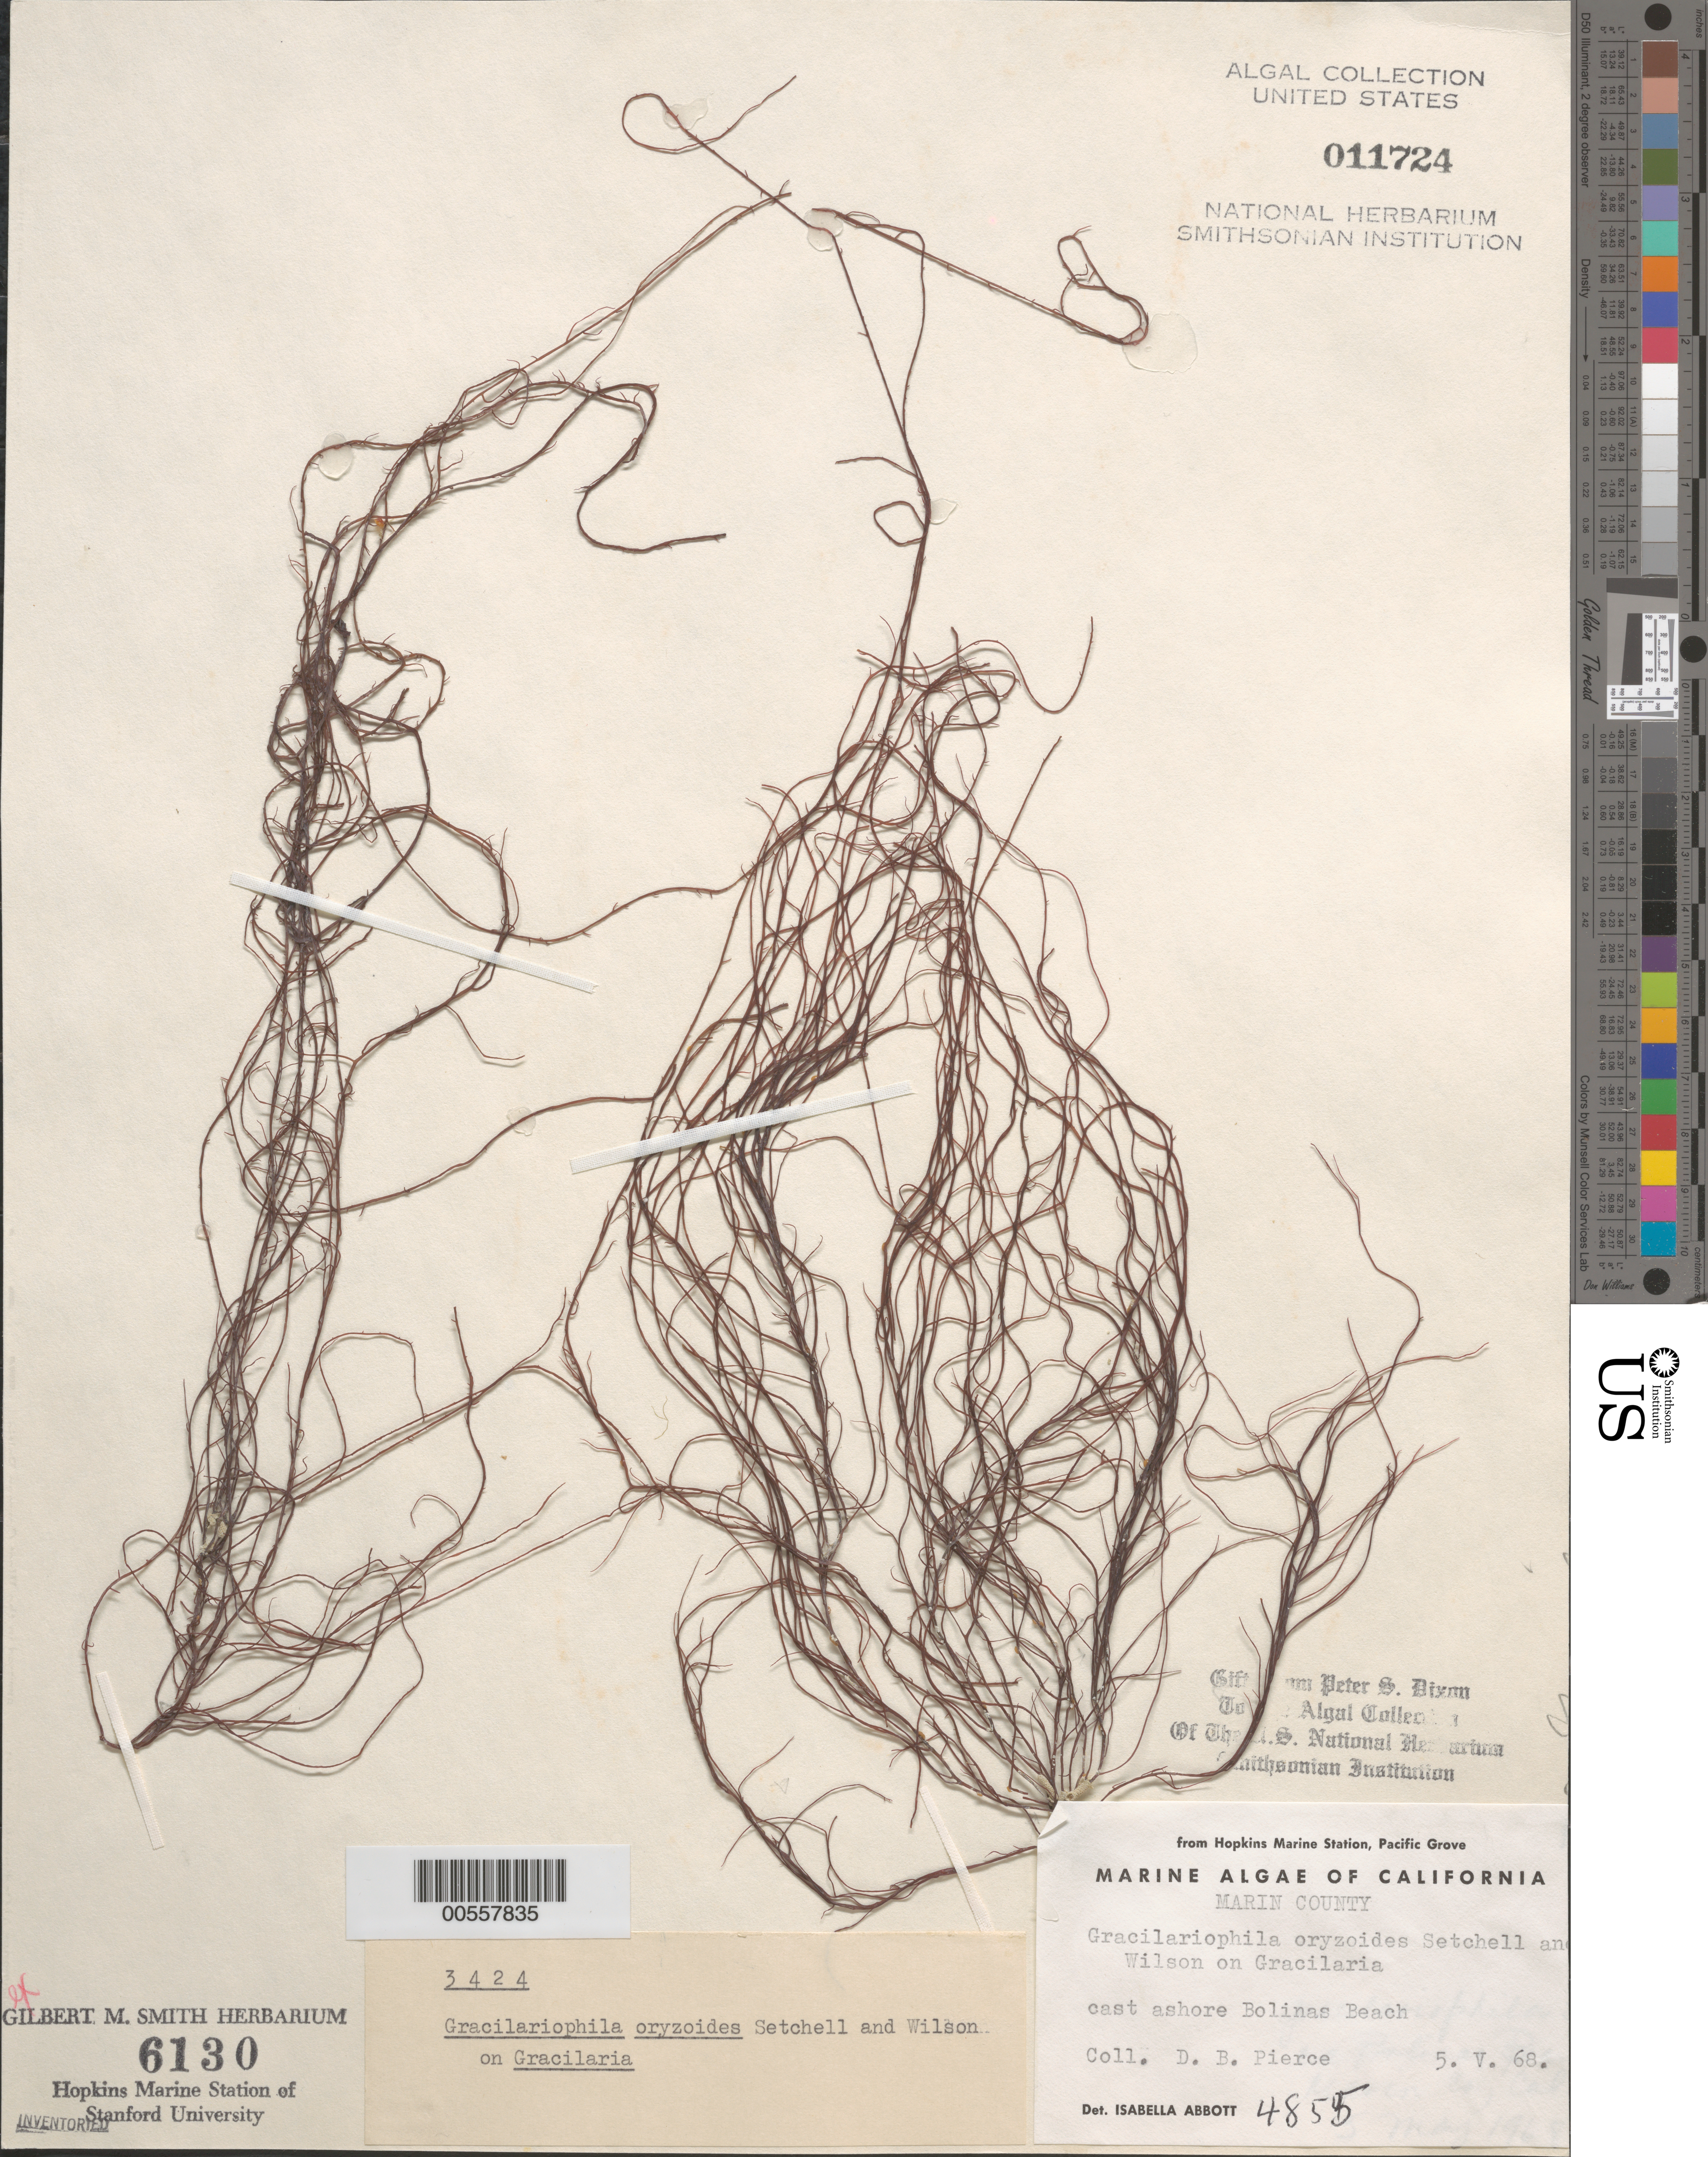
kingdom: Plantae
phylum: Rhodophyta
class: Florideophyceae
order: Gracilariales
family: Gracilariaceae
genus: Gracilariopsis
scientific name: Gracilariopsis oryzoides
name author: (Setchell & H.L.Wilson) Gurgel et al.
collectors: D. Pierce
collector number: IAA 4855 & PSD 3424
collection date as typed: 05 May 1968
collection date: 1968-05-05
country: United States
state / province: California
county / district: Marin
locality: Bolinas Beach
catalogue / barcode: US 11724